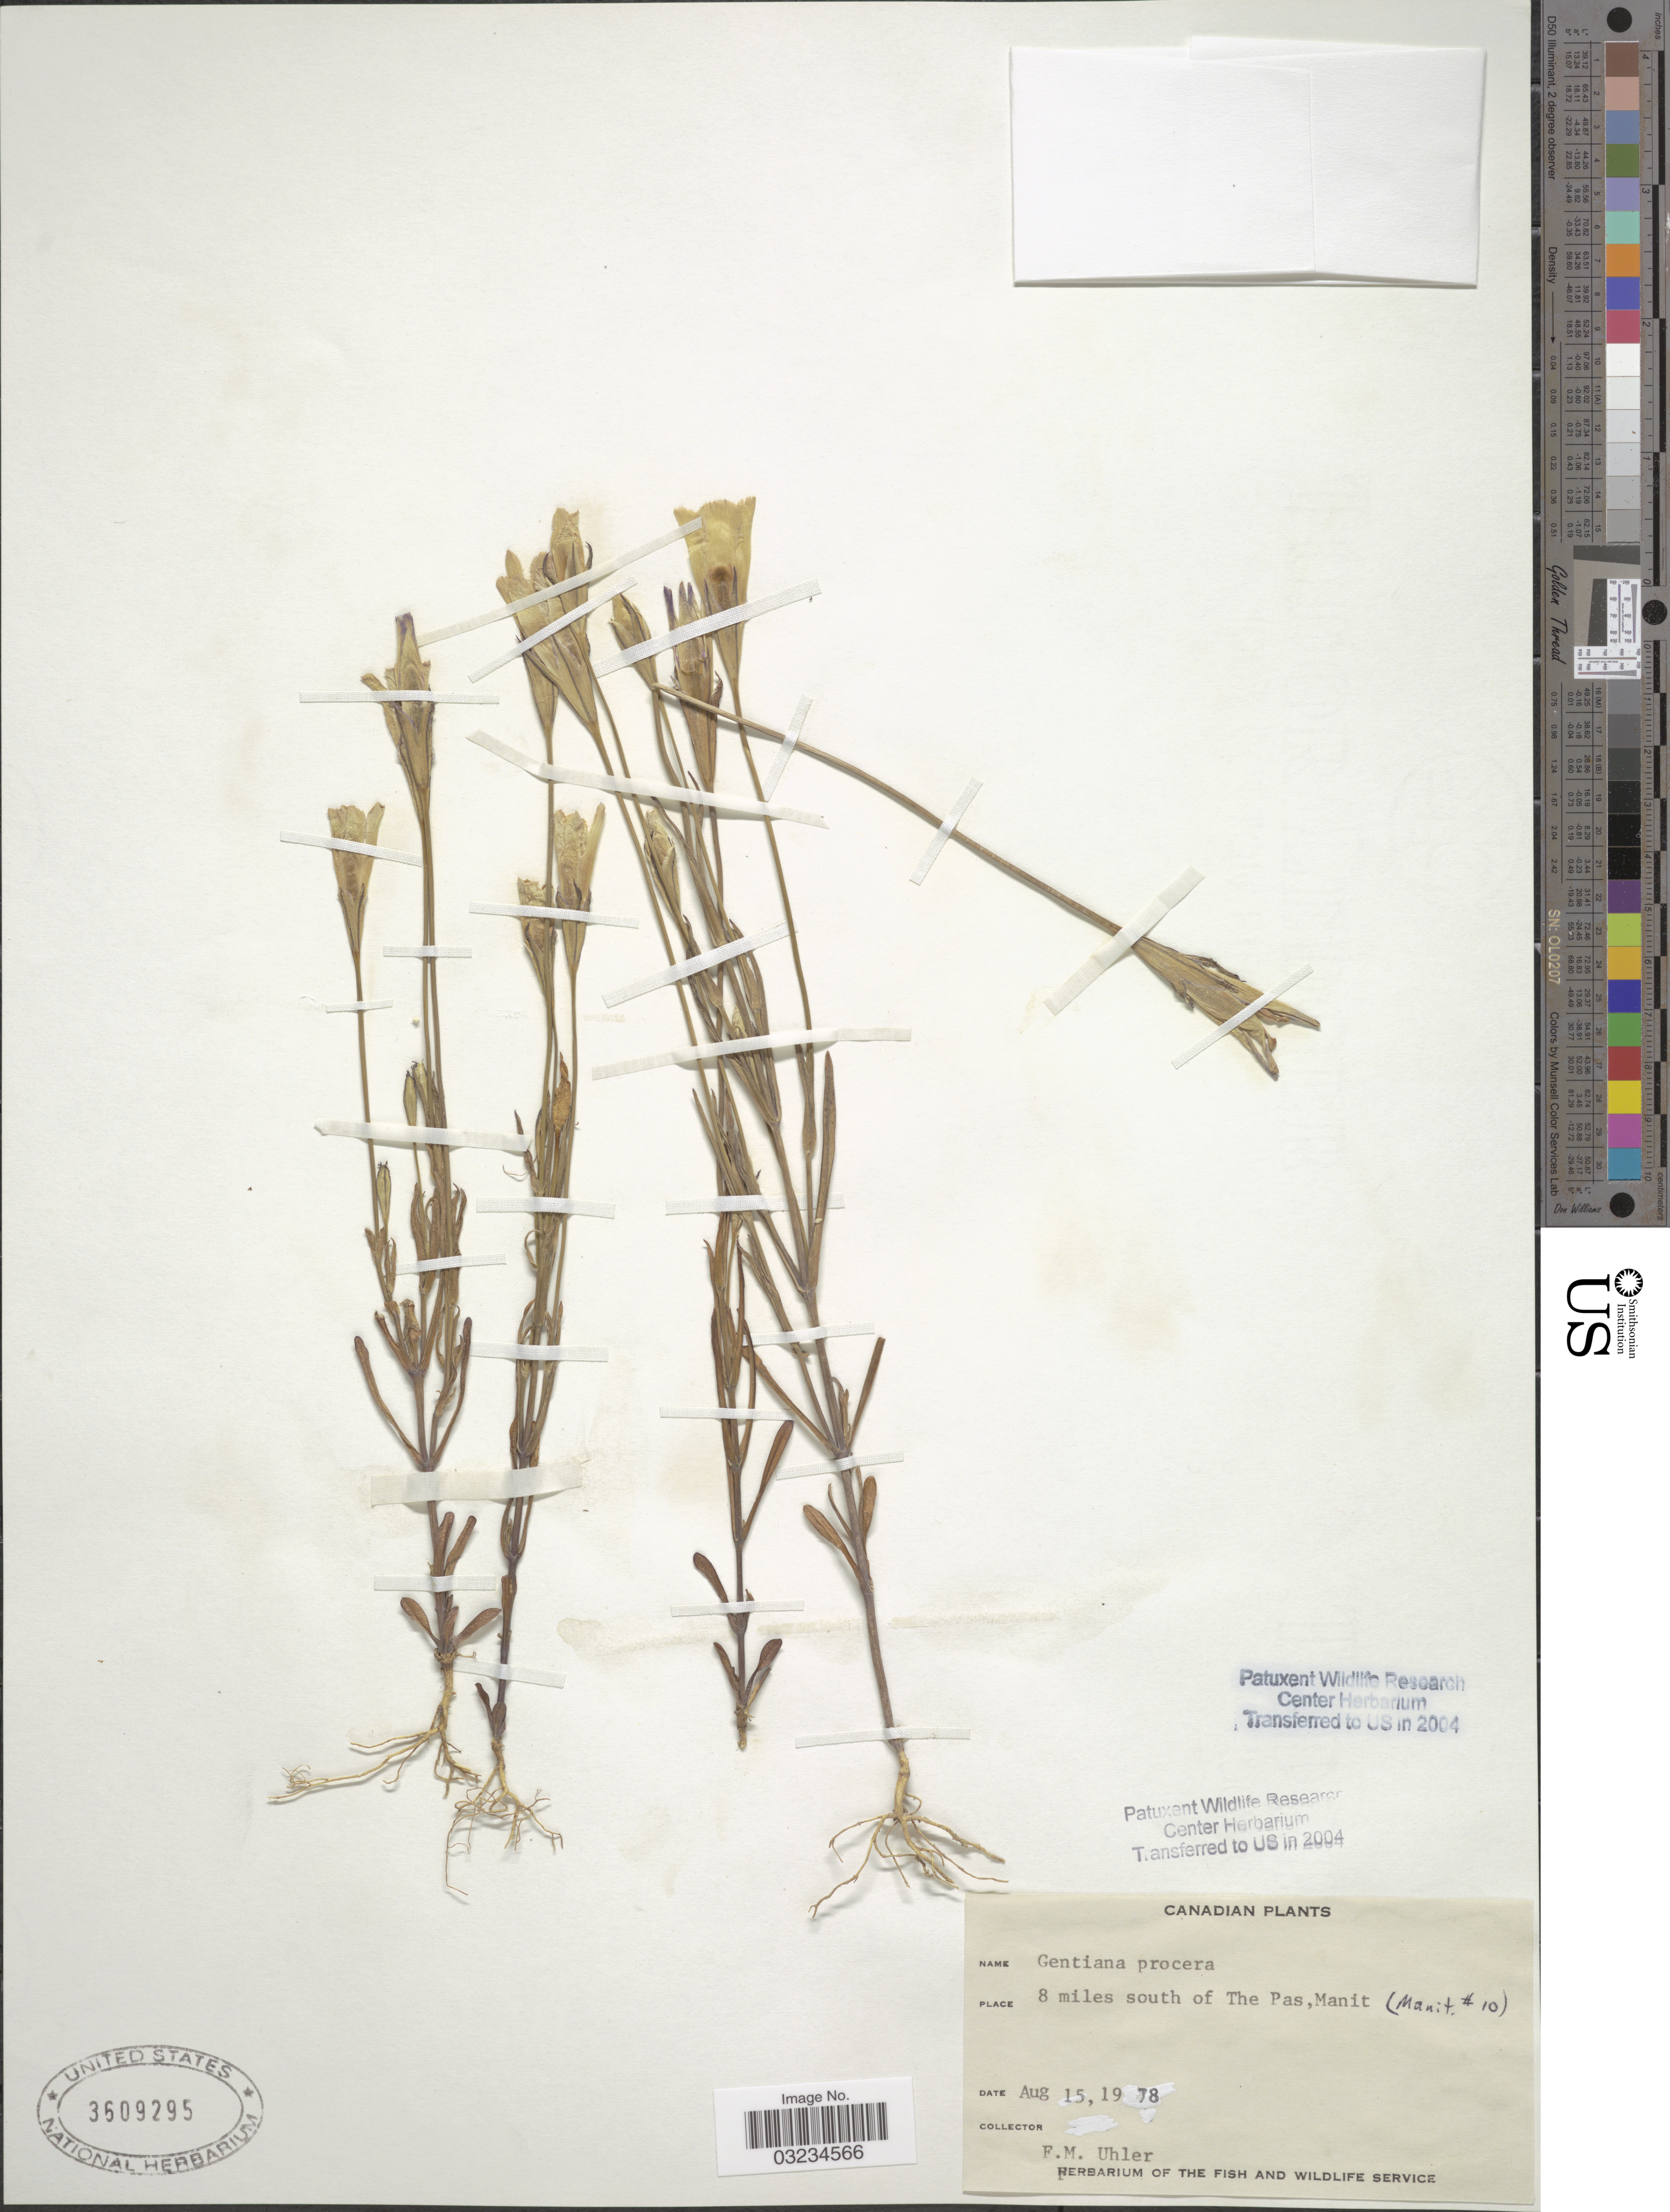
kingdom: Plantae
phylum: Tracheophyta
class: Magnoliopsida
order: Gentianales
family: Gentianaceae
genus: Gentiana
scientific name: Gentiana procera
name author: Holm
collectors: F. M. Uhler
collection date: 1978-08-15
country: Canada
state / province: Manitoba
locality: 8 miles south of The Pas, Manit. (Manit #10).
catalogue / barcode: US 3609295